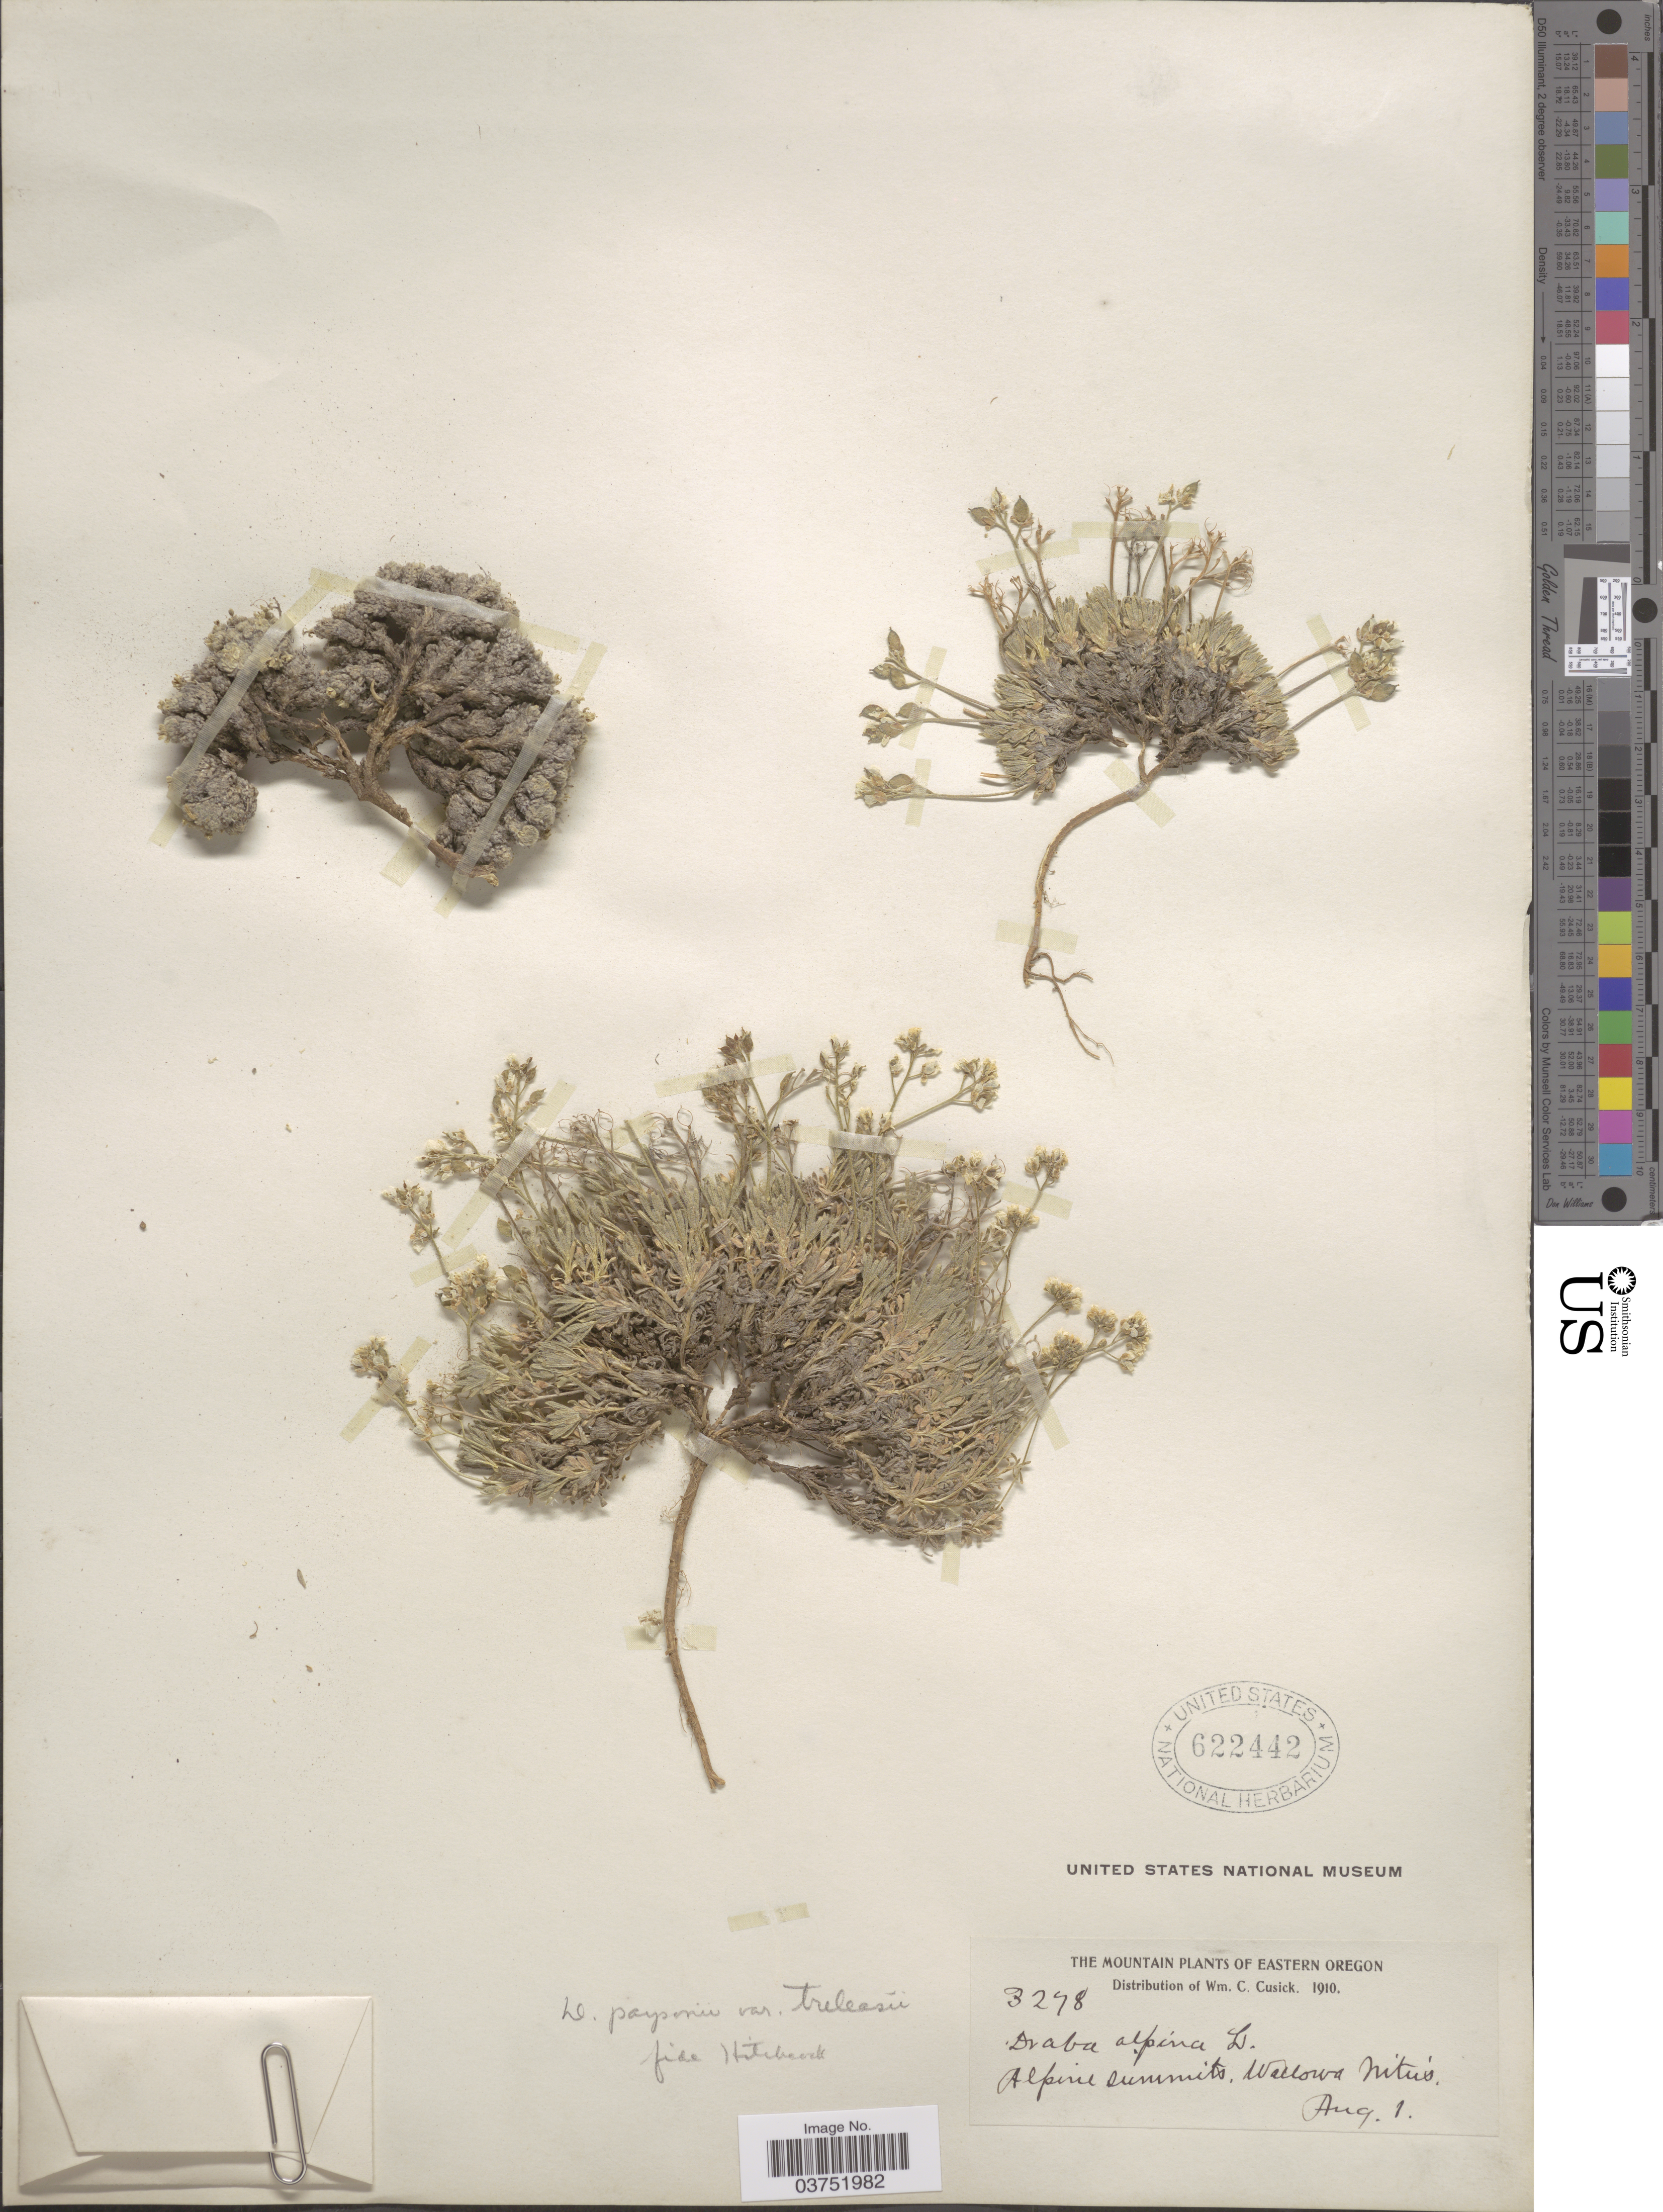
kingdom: Plantae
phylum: Tracheophyta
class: Magnoliopsida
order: Brassicales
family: Brassicaceae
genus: Draba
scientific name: Draba novolympica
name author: Payson & H. St. John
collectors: W. C. Cusick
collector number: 3278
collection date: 1910-08-01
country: United States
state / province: Oregon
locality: Eastern Oregon. Alpine summits, Wallowa Mtns.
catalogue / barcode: US 622442